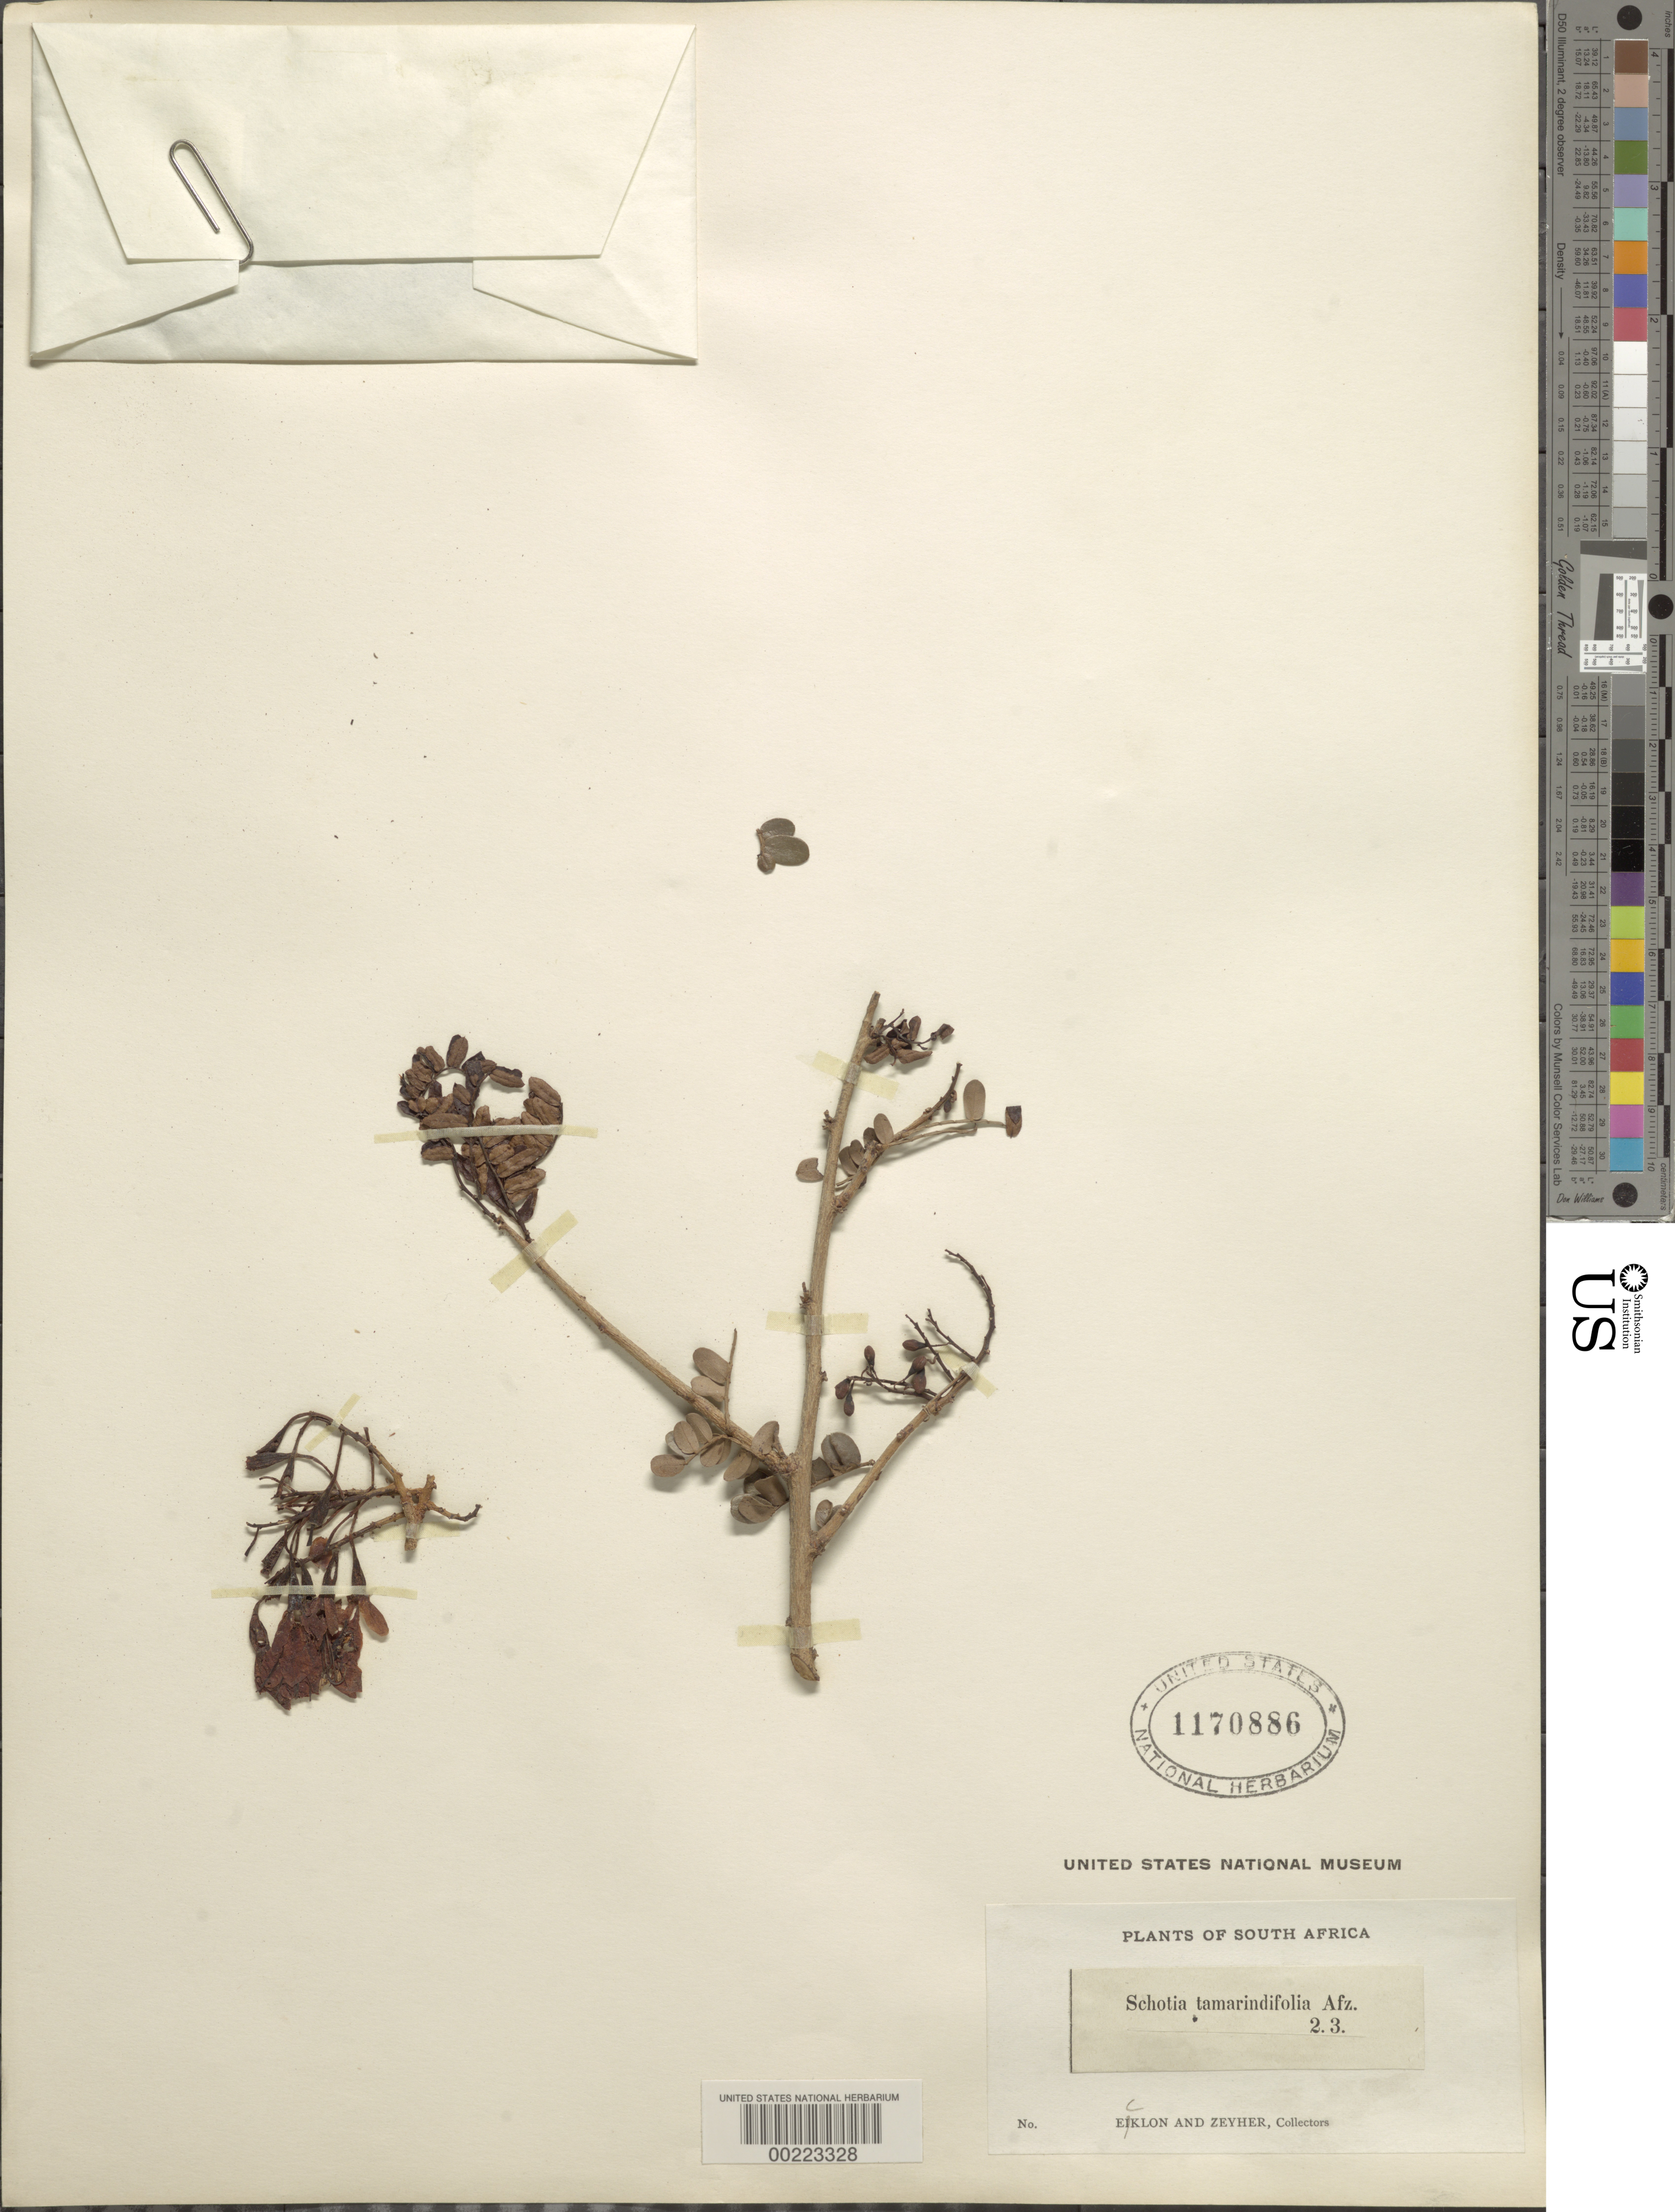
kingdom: Plantae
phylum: Tracheophyta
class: Magnoliopsida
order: Fabales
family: Fabaceae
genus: Schotia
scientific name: Schotia tamarindifolia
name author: Afzel. ex Sims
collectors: C. F. Ecklon & C. Zeyher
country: South Africa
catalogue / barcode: US 1170886